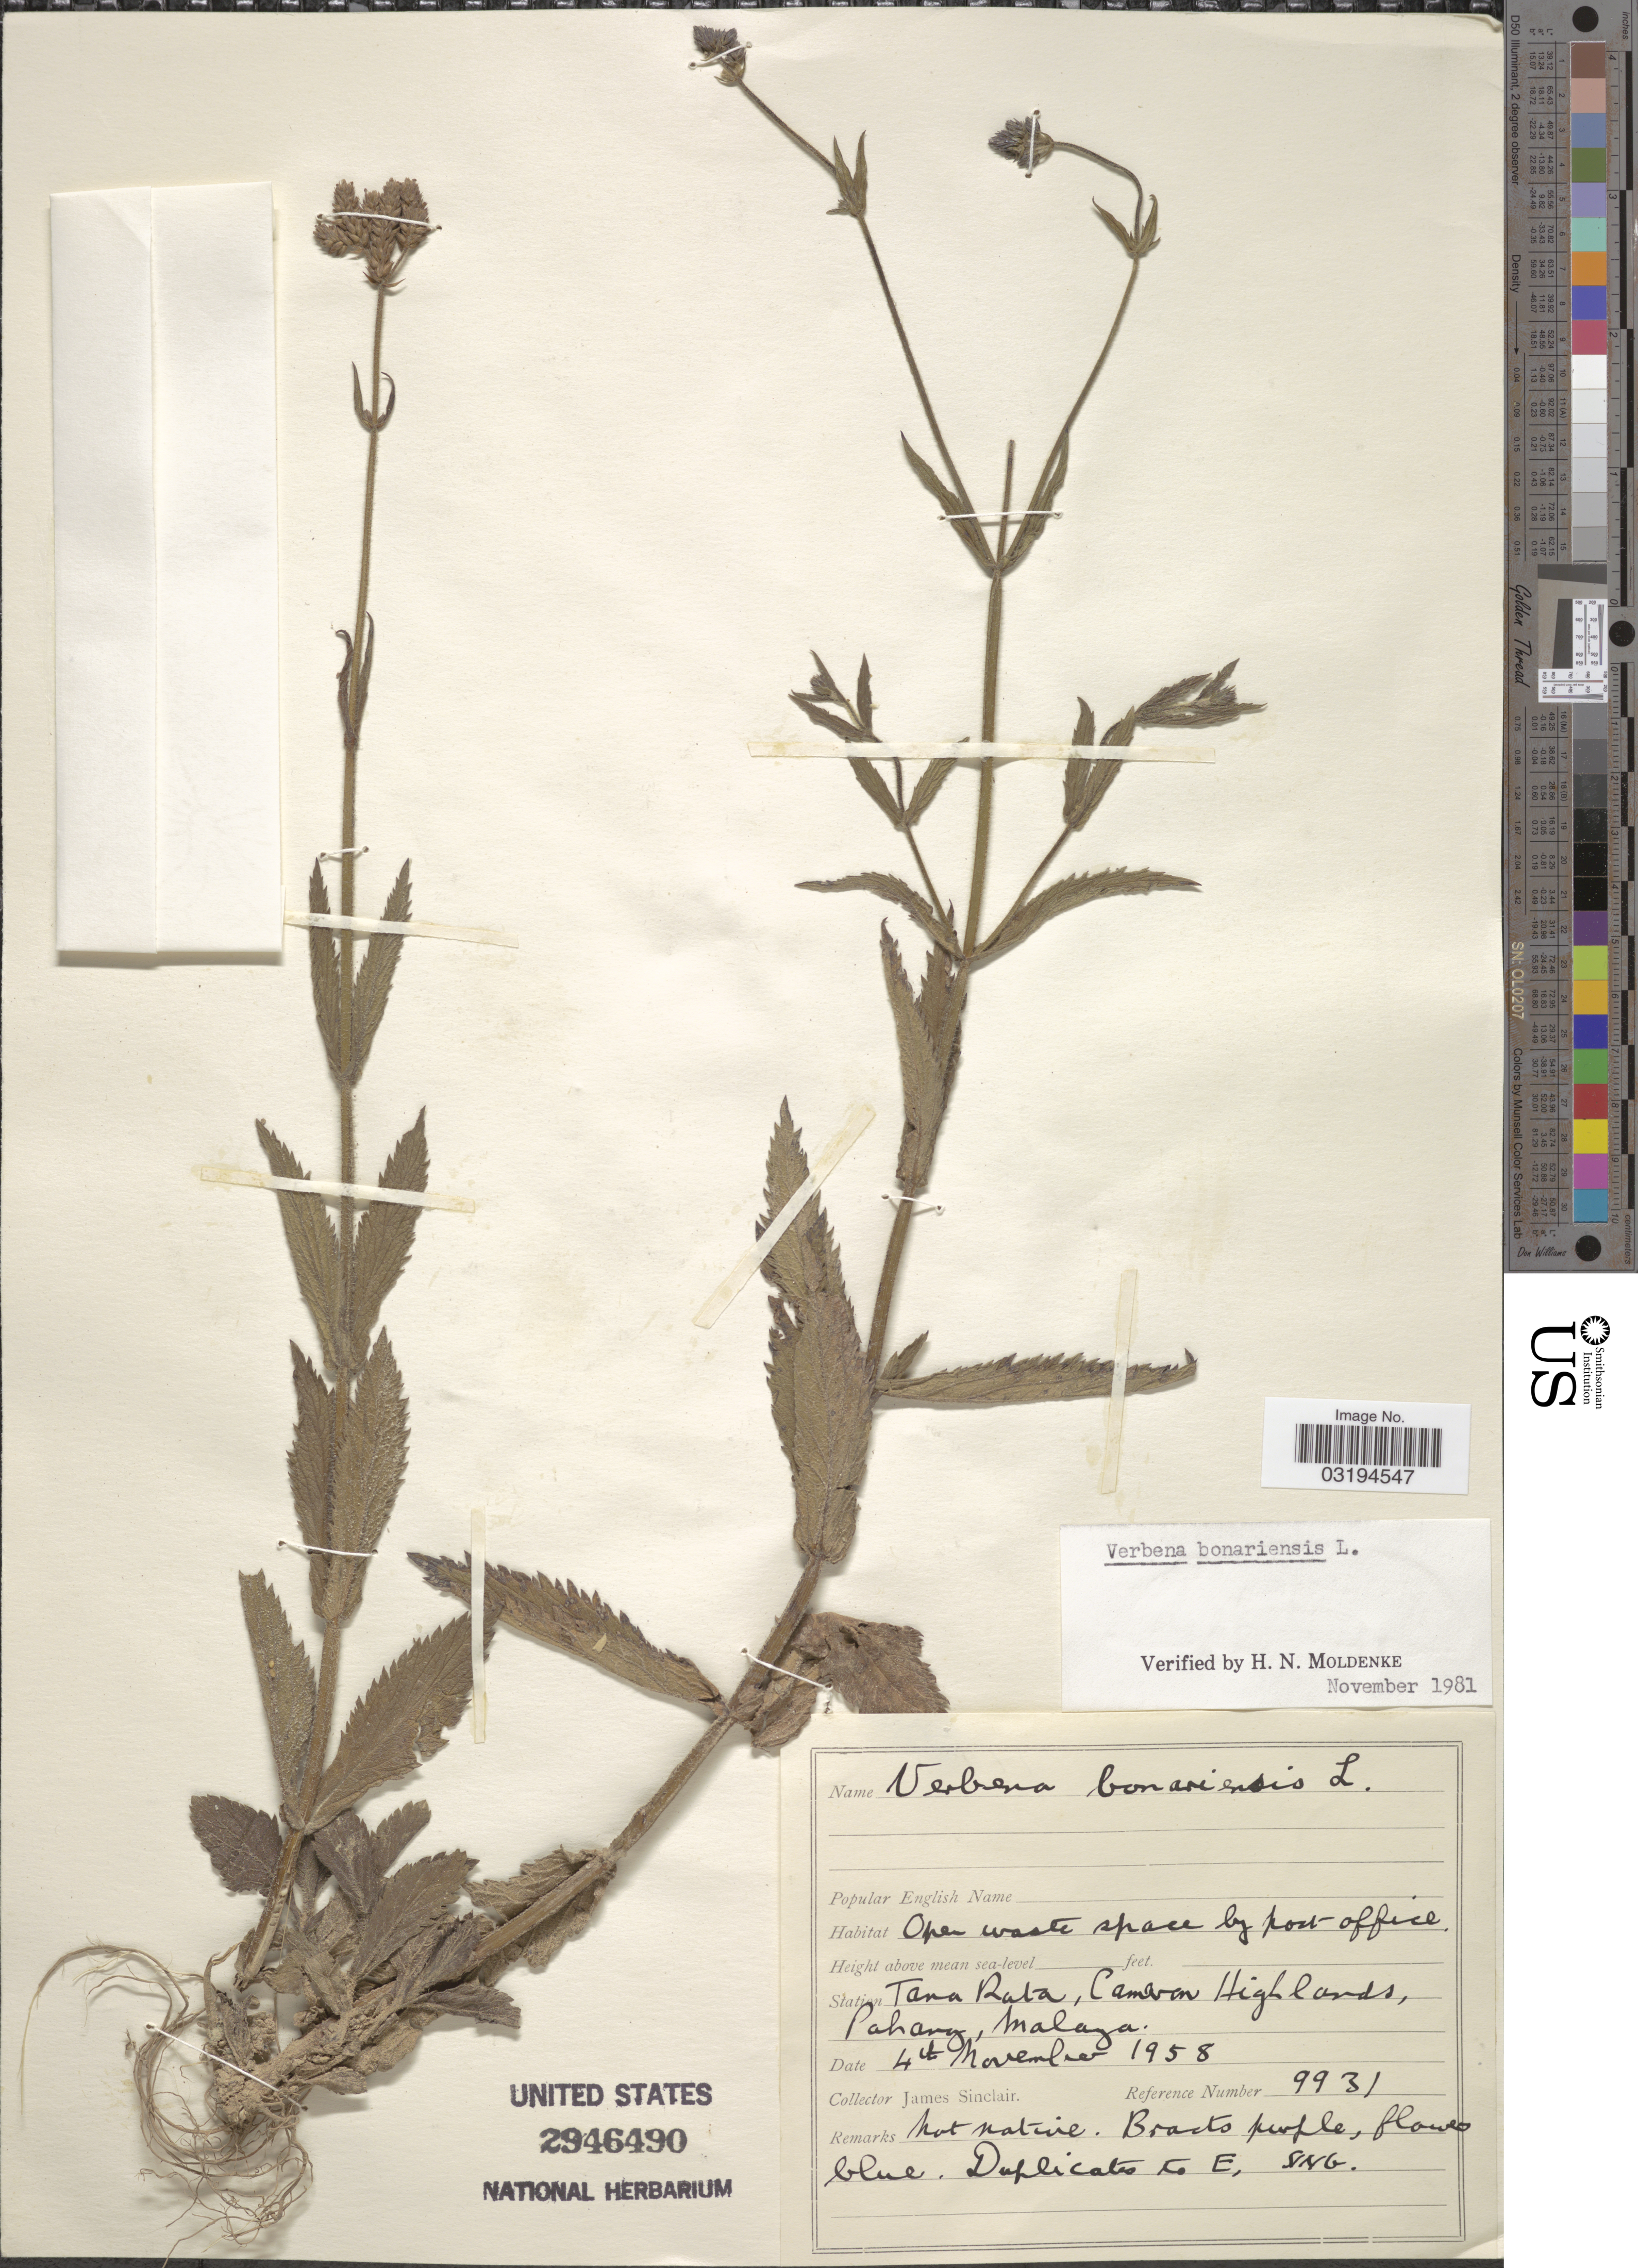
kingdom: Plantae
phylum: Tracheophyta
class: Magnoliopsida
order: Lamiales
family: Verbenaceae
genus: Verbena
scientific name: Verbena bonariensis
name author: L.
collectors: J. Sinclair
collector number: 9931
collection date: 1958-11-04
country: Malaysia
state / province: Pahang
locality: Station Tana Rata, Cameron Highlands.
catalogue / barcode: US 2946490